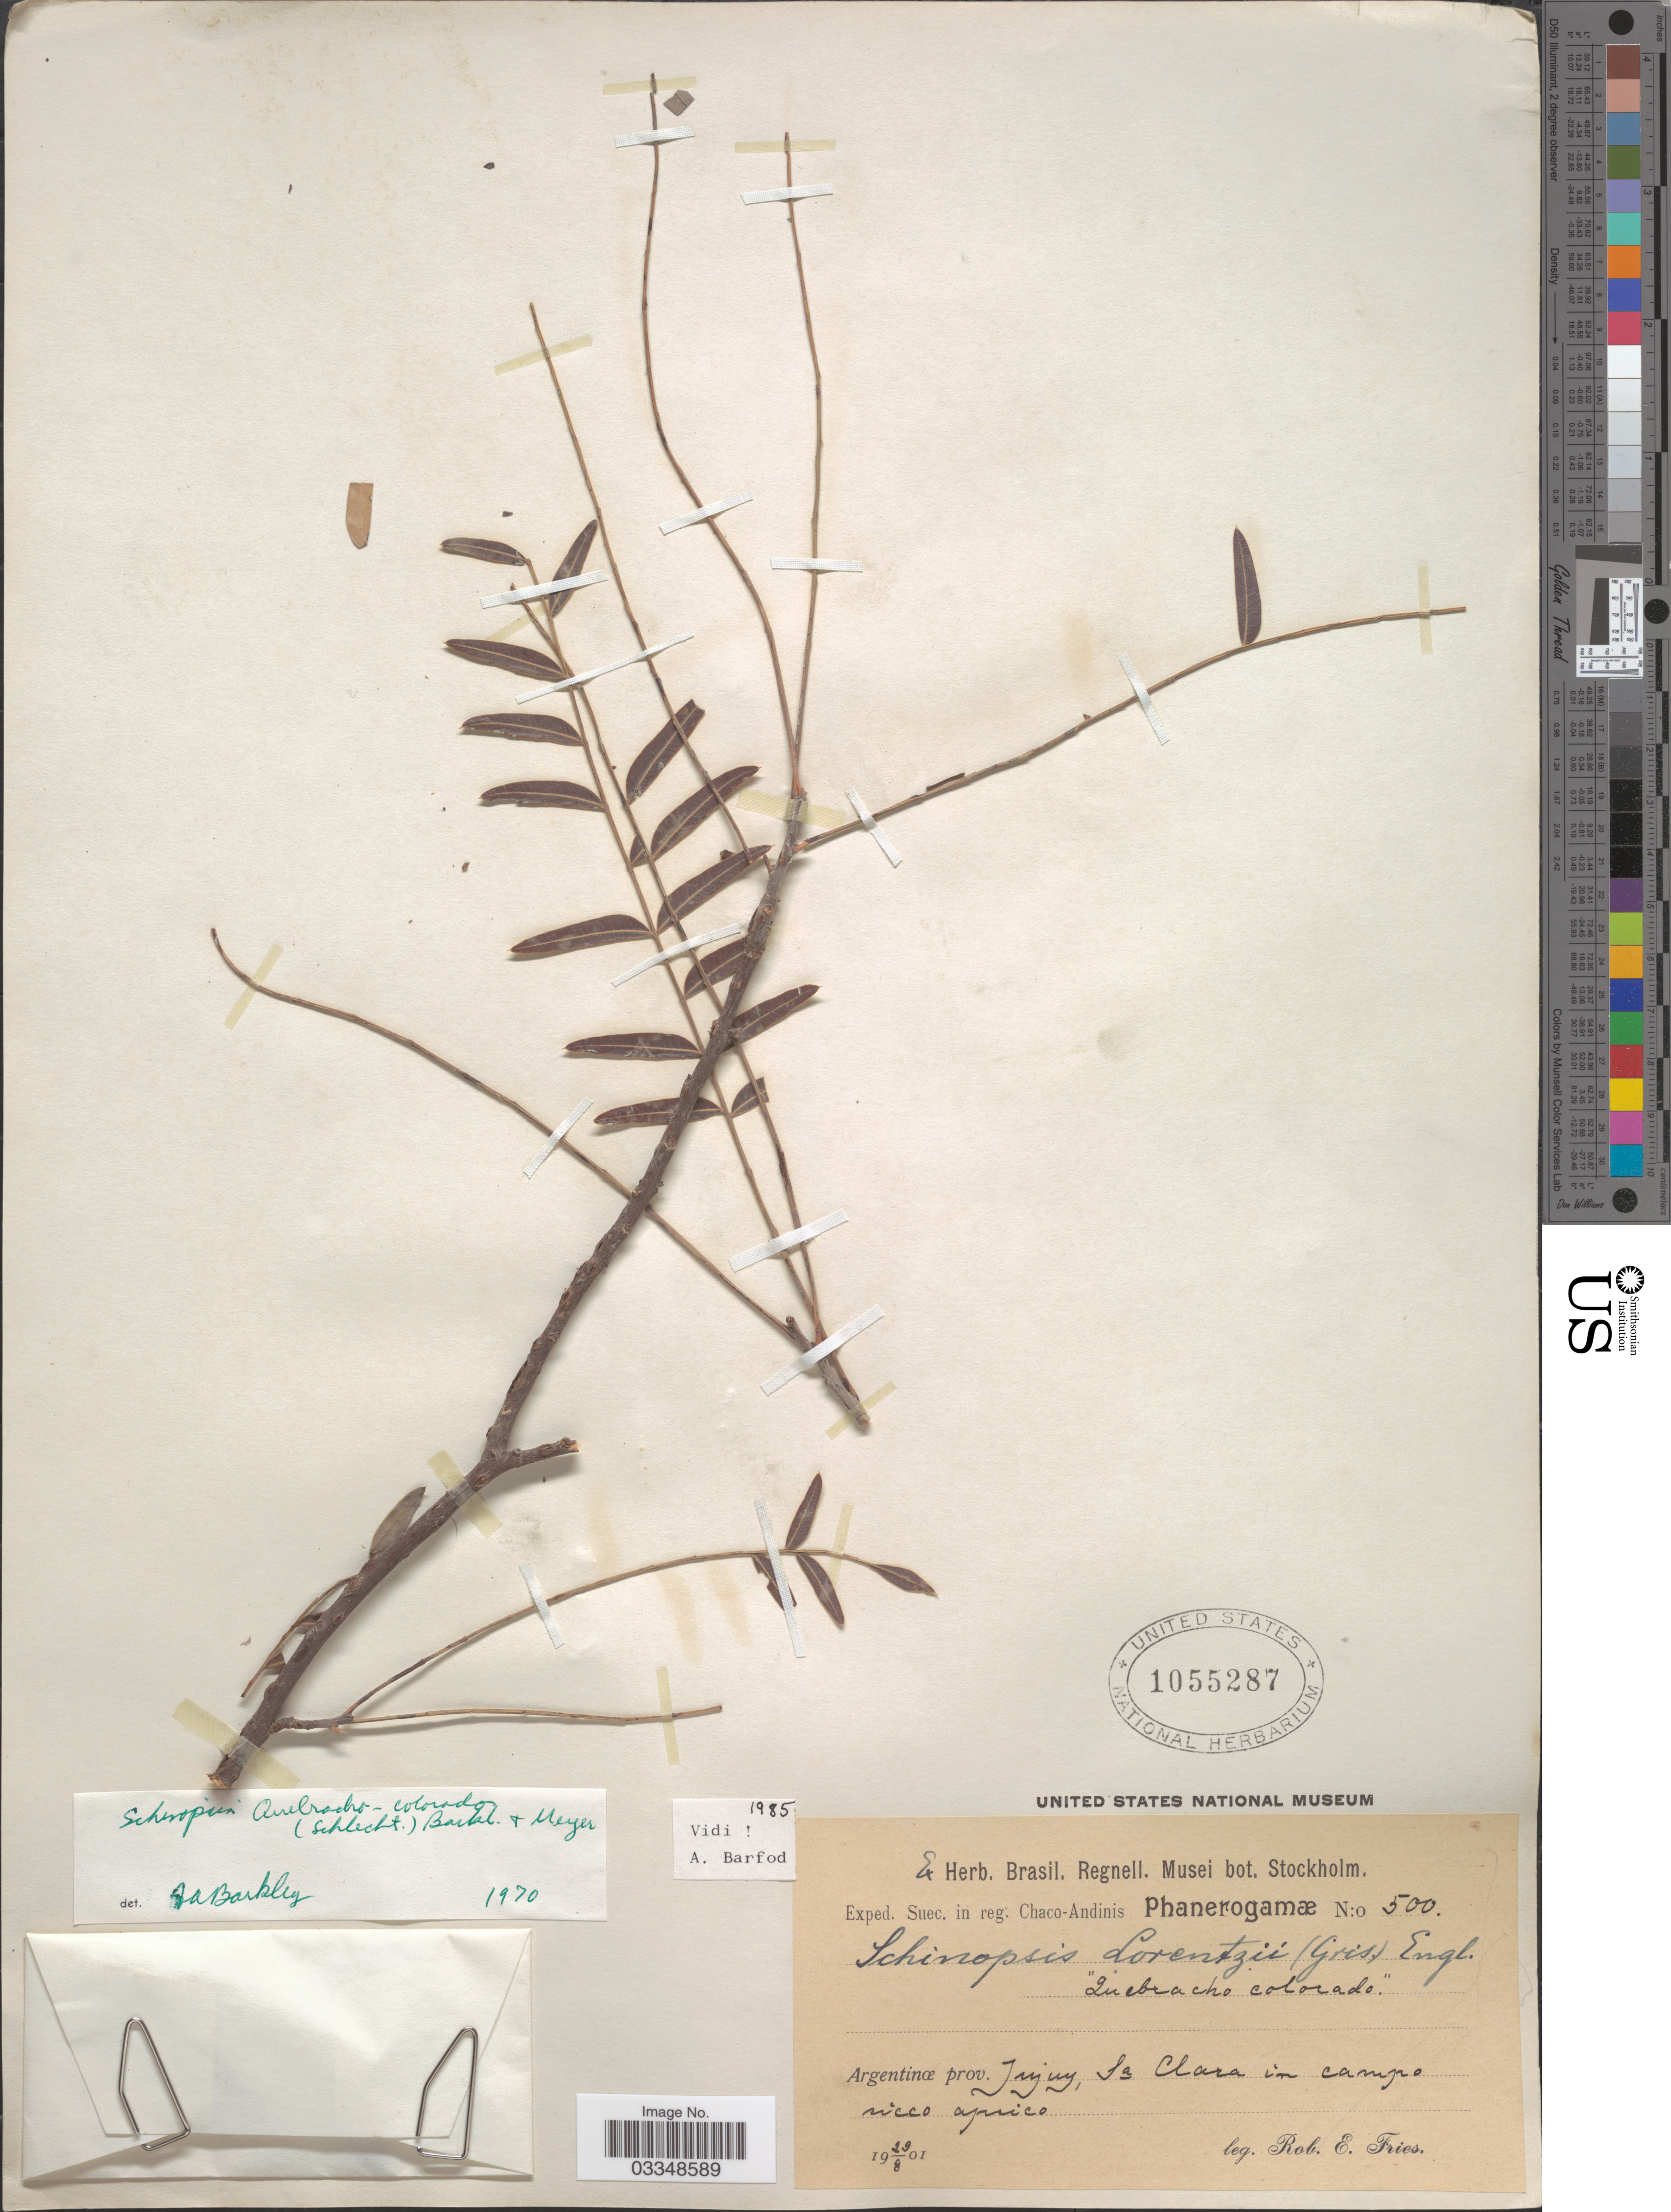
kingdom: Plantae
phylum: Tracheophyta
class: Magnoliopsida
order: Sapindales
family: Anacardiaceae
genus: Schinopsis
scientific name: Schinopsis quebracho-colorado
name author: F.A. Barkley & T. Mey.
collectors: R. E. Fries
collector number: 500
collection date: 1901-08-29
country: Argentina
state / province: Jujuy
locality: Sa. Clara in campo ricco aprico..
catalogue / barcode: US 1055287